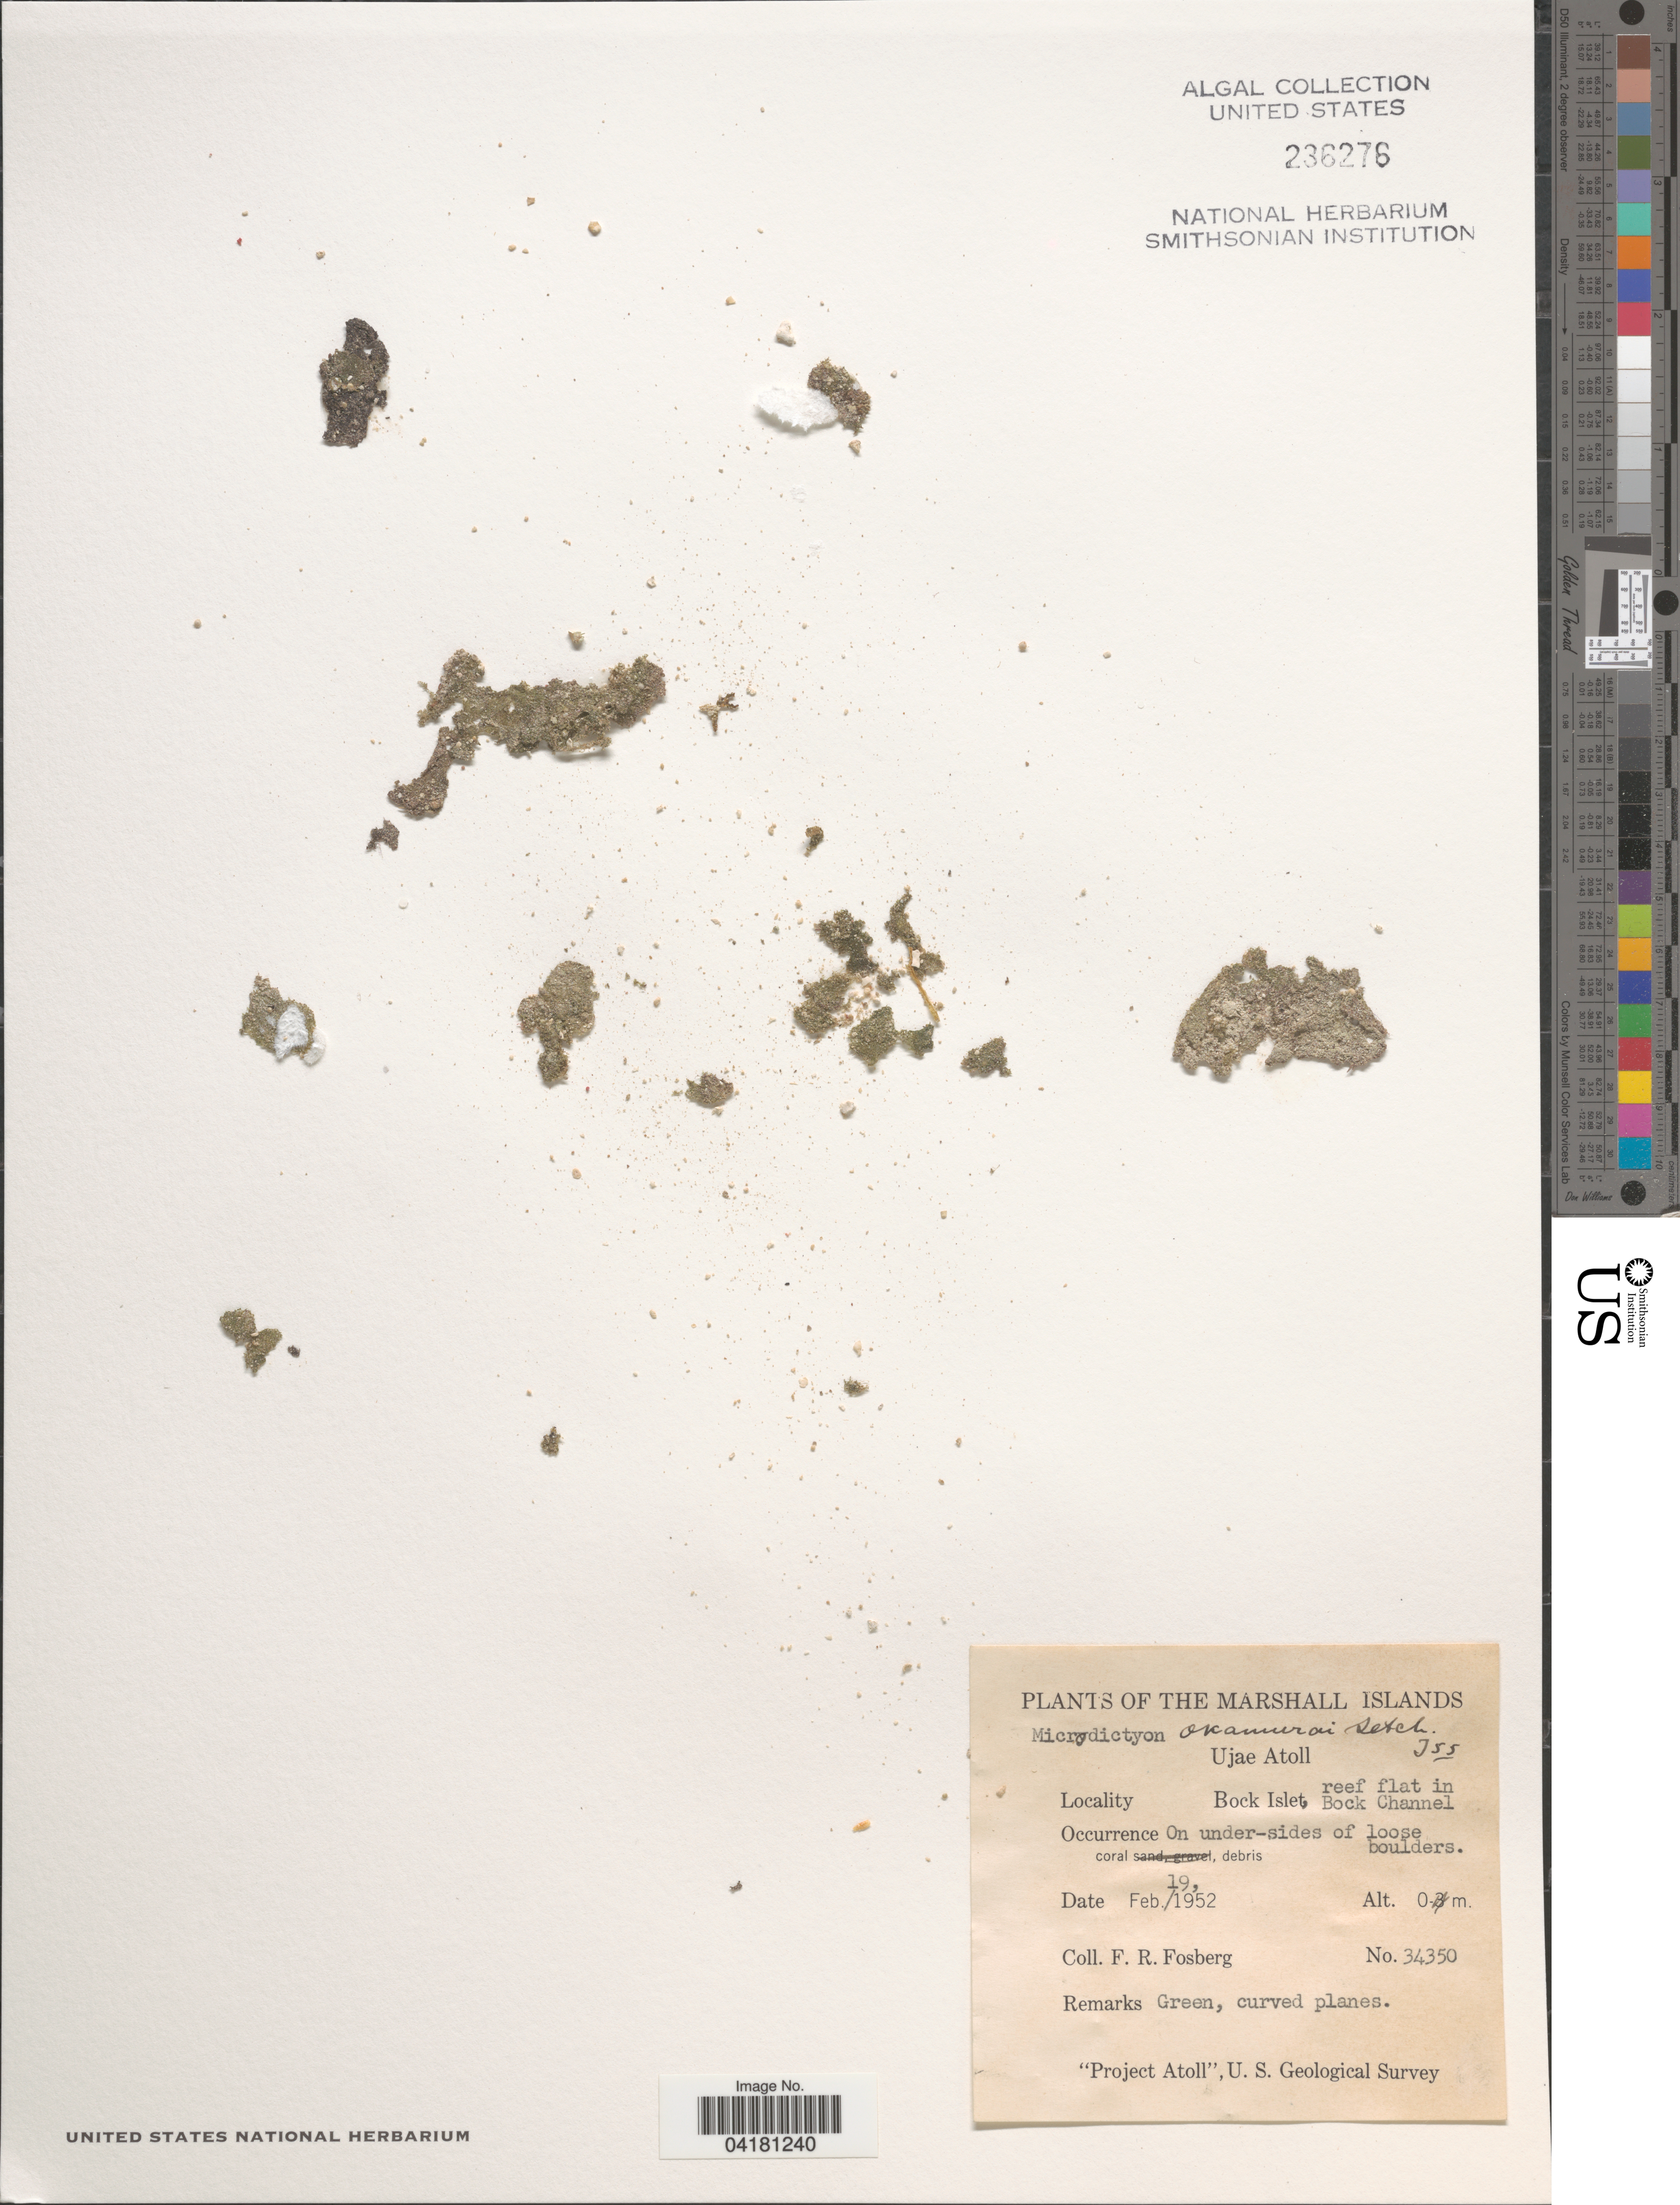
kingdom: Plantae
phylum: Chlorophyta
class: Ulvophyceae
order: Cladophorales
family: Anadyomenaceae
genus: Microdictyon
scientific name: Microdictyon okamurae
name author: Setch.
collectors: F. R. Fosberg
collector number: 34350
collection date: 1952-02-19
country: Marshall Islands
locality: Ujae Atoll. Bock Islet, reef flat in Bock Channel. "Project Atoll", U. S. Geological Survey.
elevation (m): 0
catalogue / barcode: US 236276